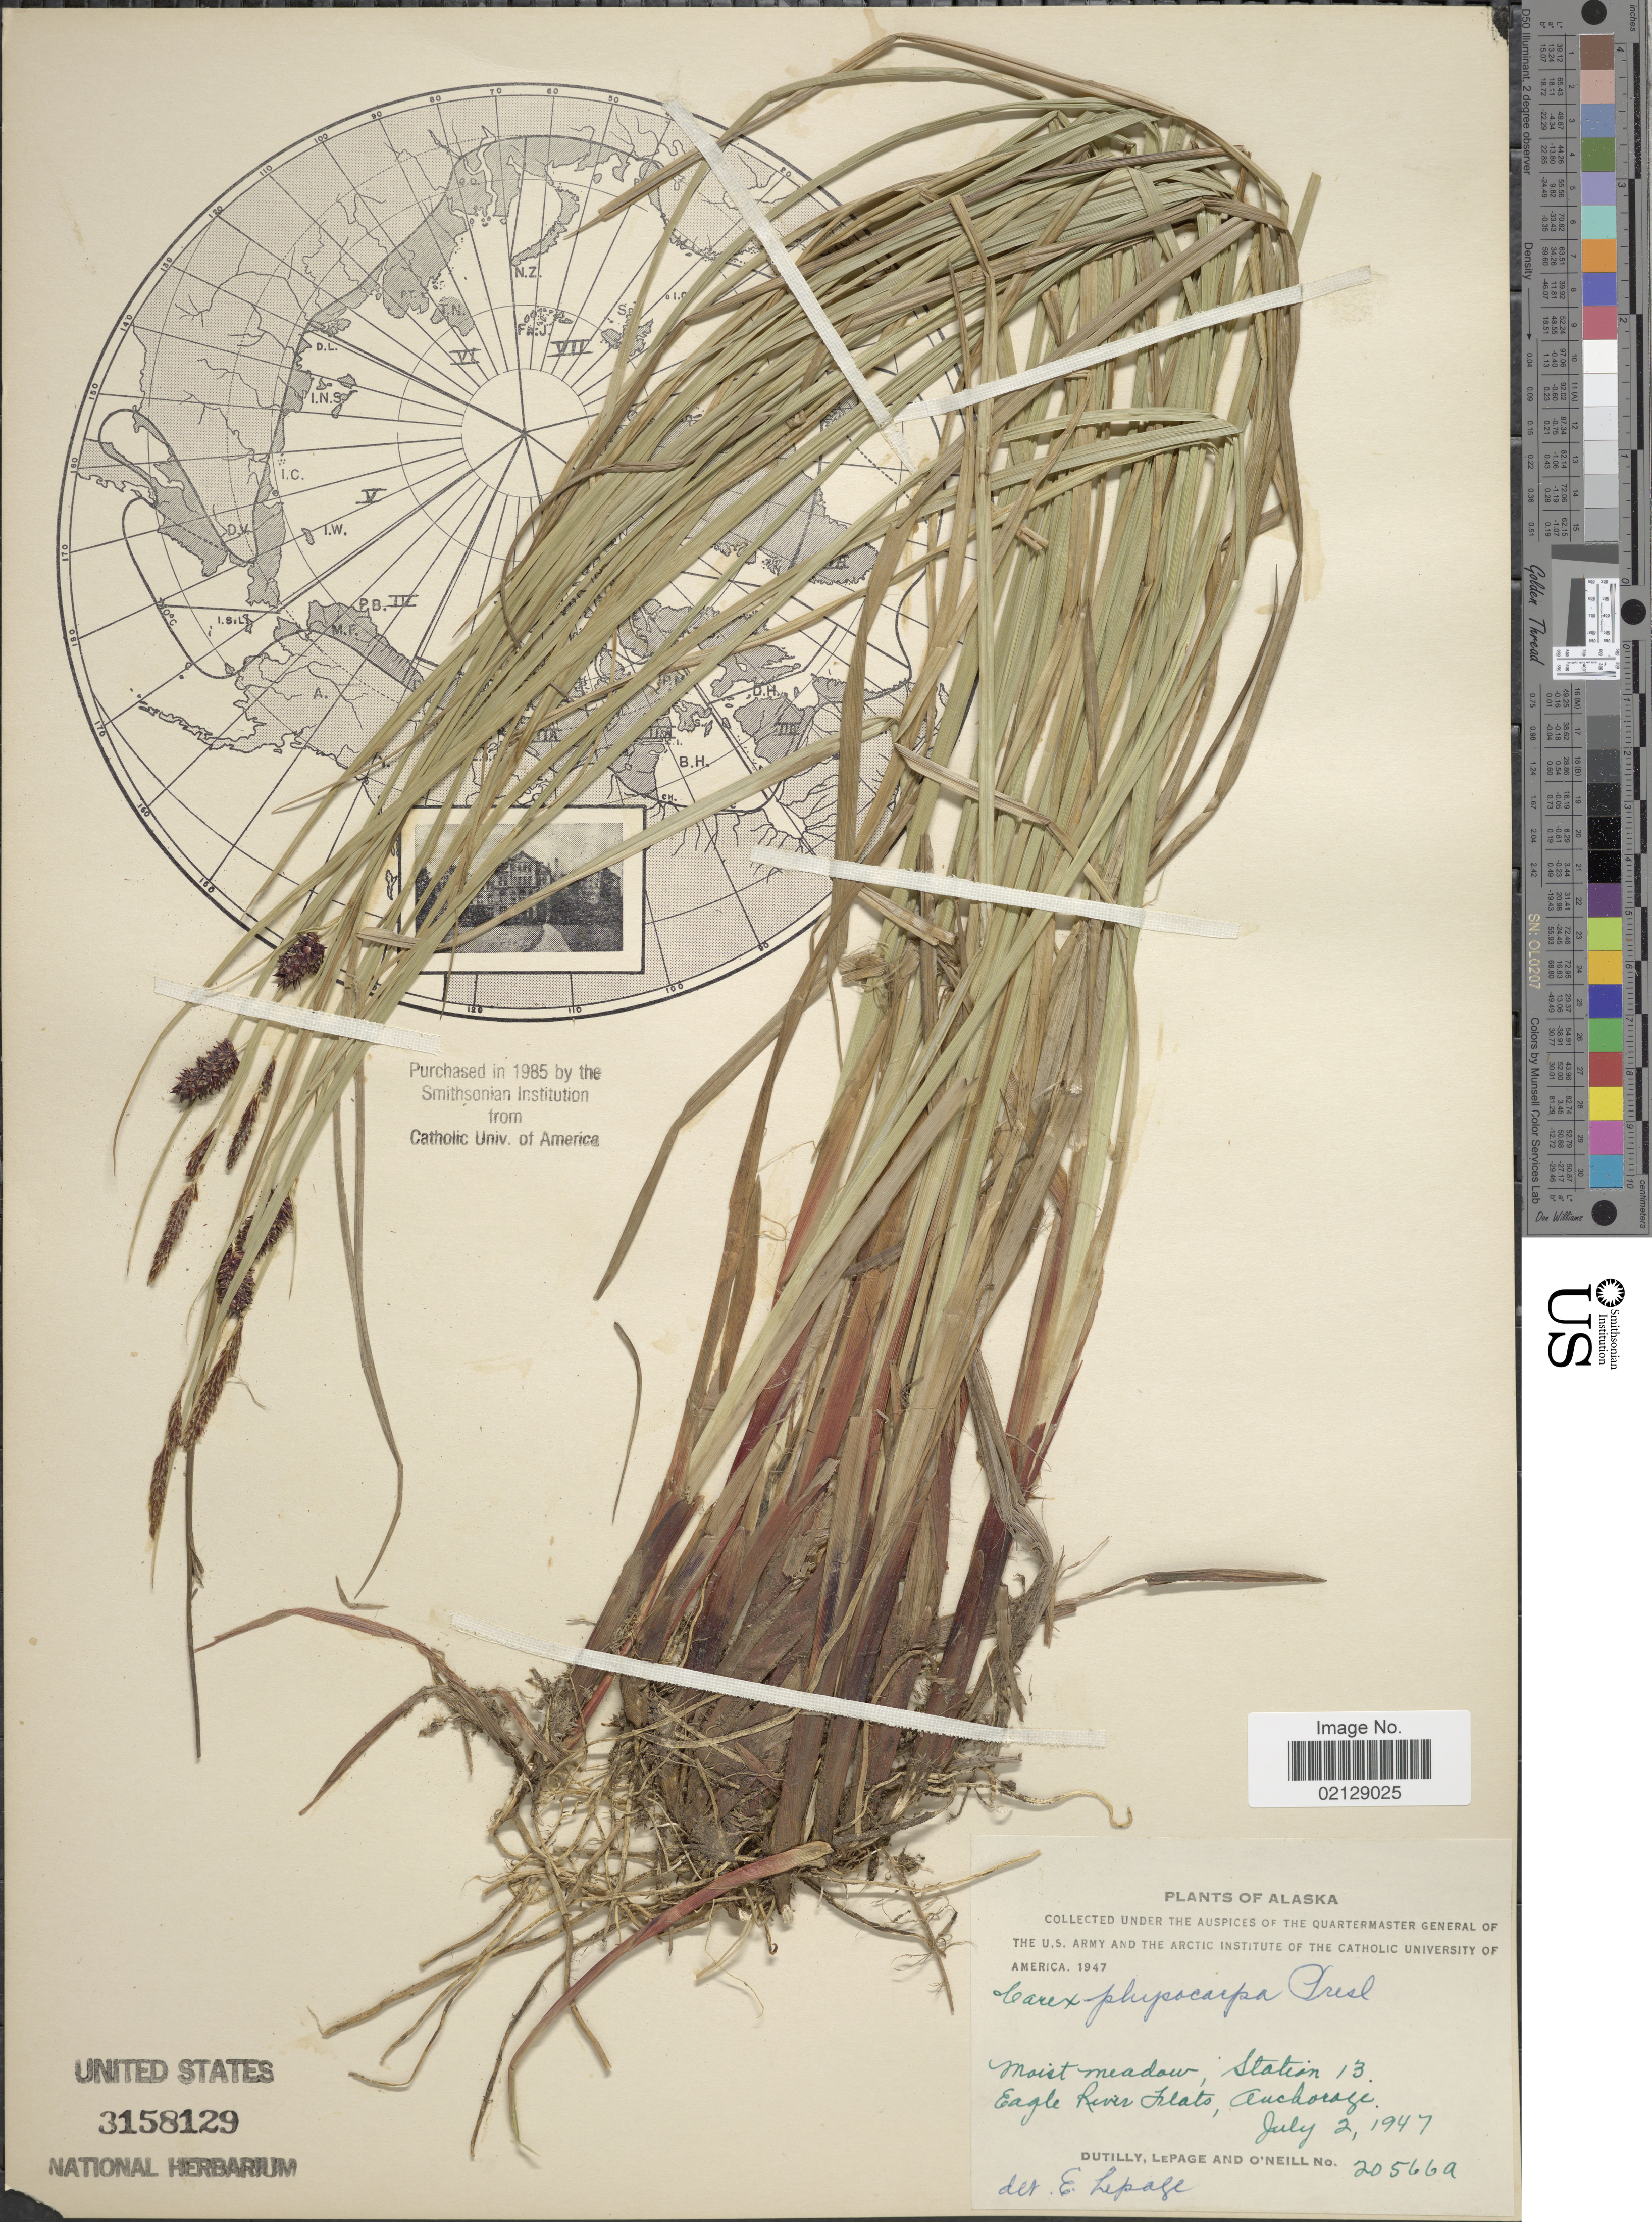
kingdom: Plantae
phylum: Tracheophyta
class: Liliopsida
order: Poales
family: Cyperaceae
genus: Carex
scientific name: Carex saxatilis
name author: L.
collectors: -. Dutilly, -. LePage & O' Neill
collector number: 20566a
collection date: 1947-07-02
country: United States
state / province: Alaska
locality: Moist meadow, Station 13, Eagle River Flats, Auckorage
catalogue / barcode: US 3158129